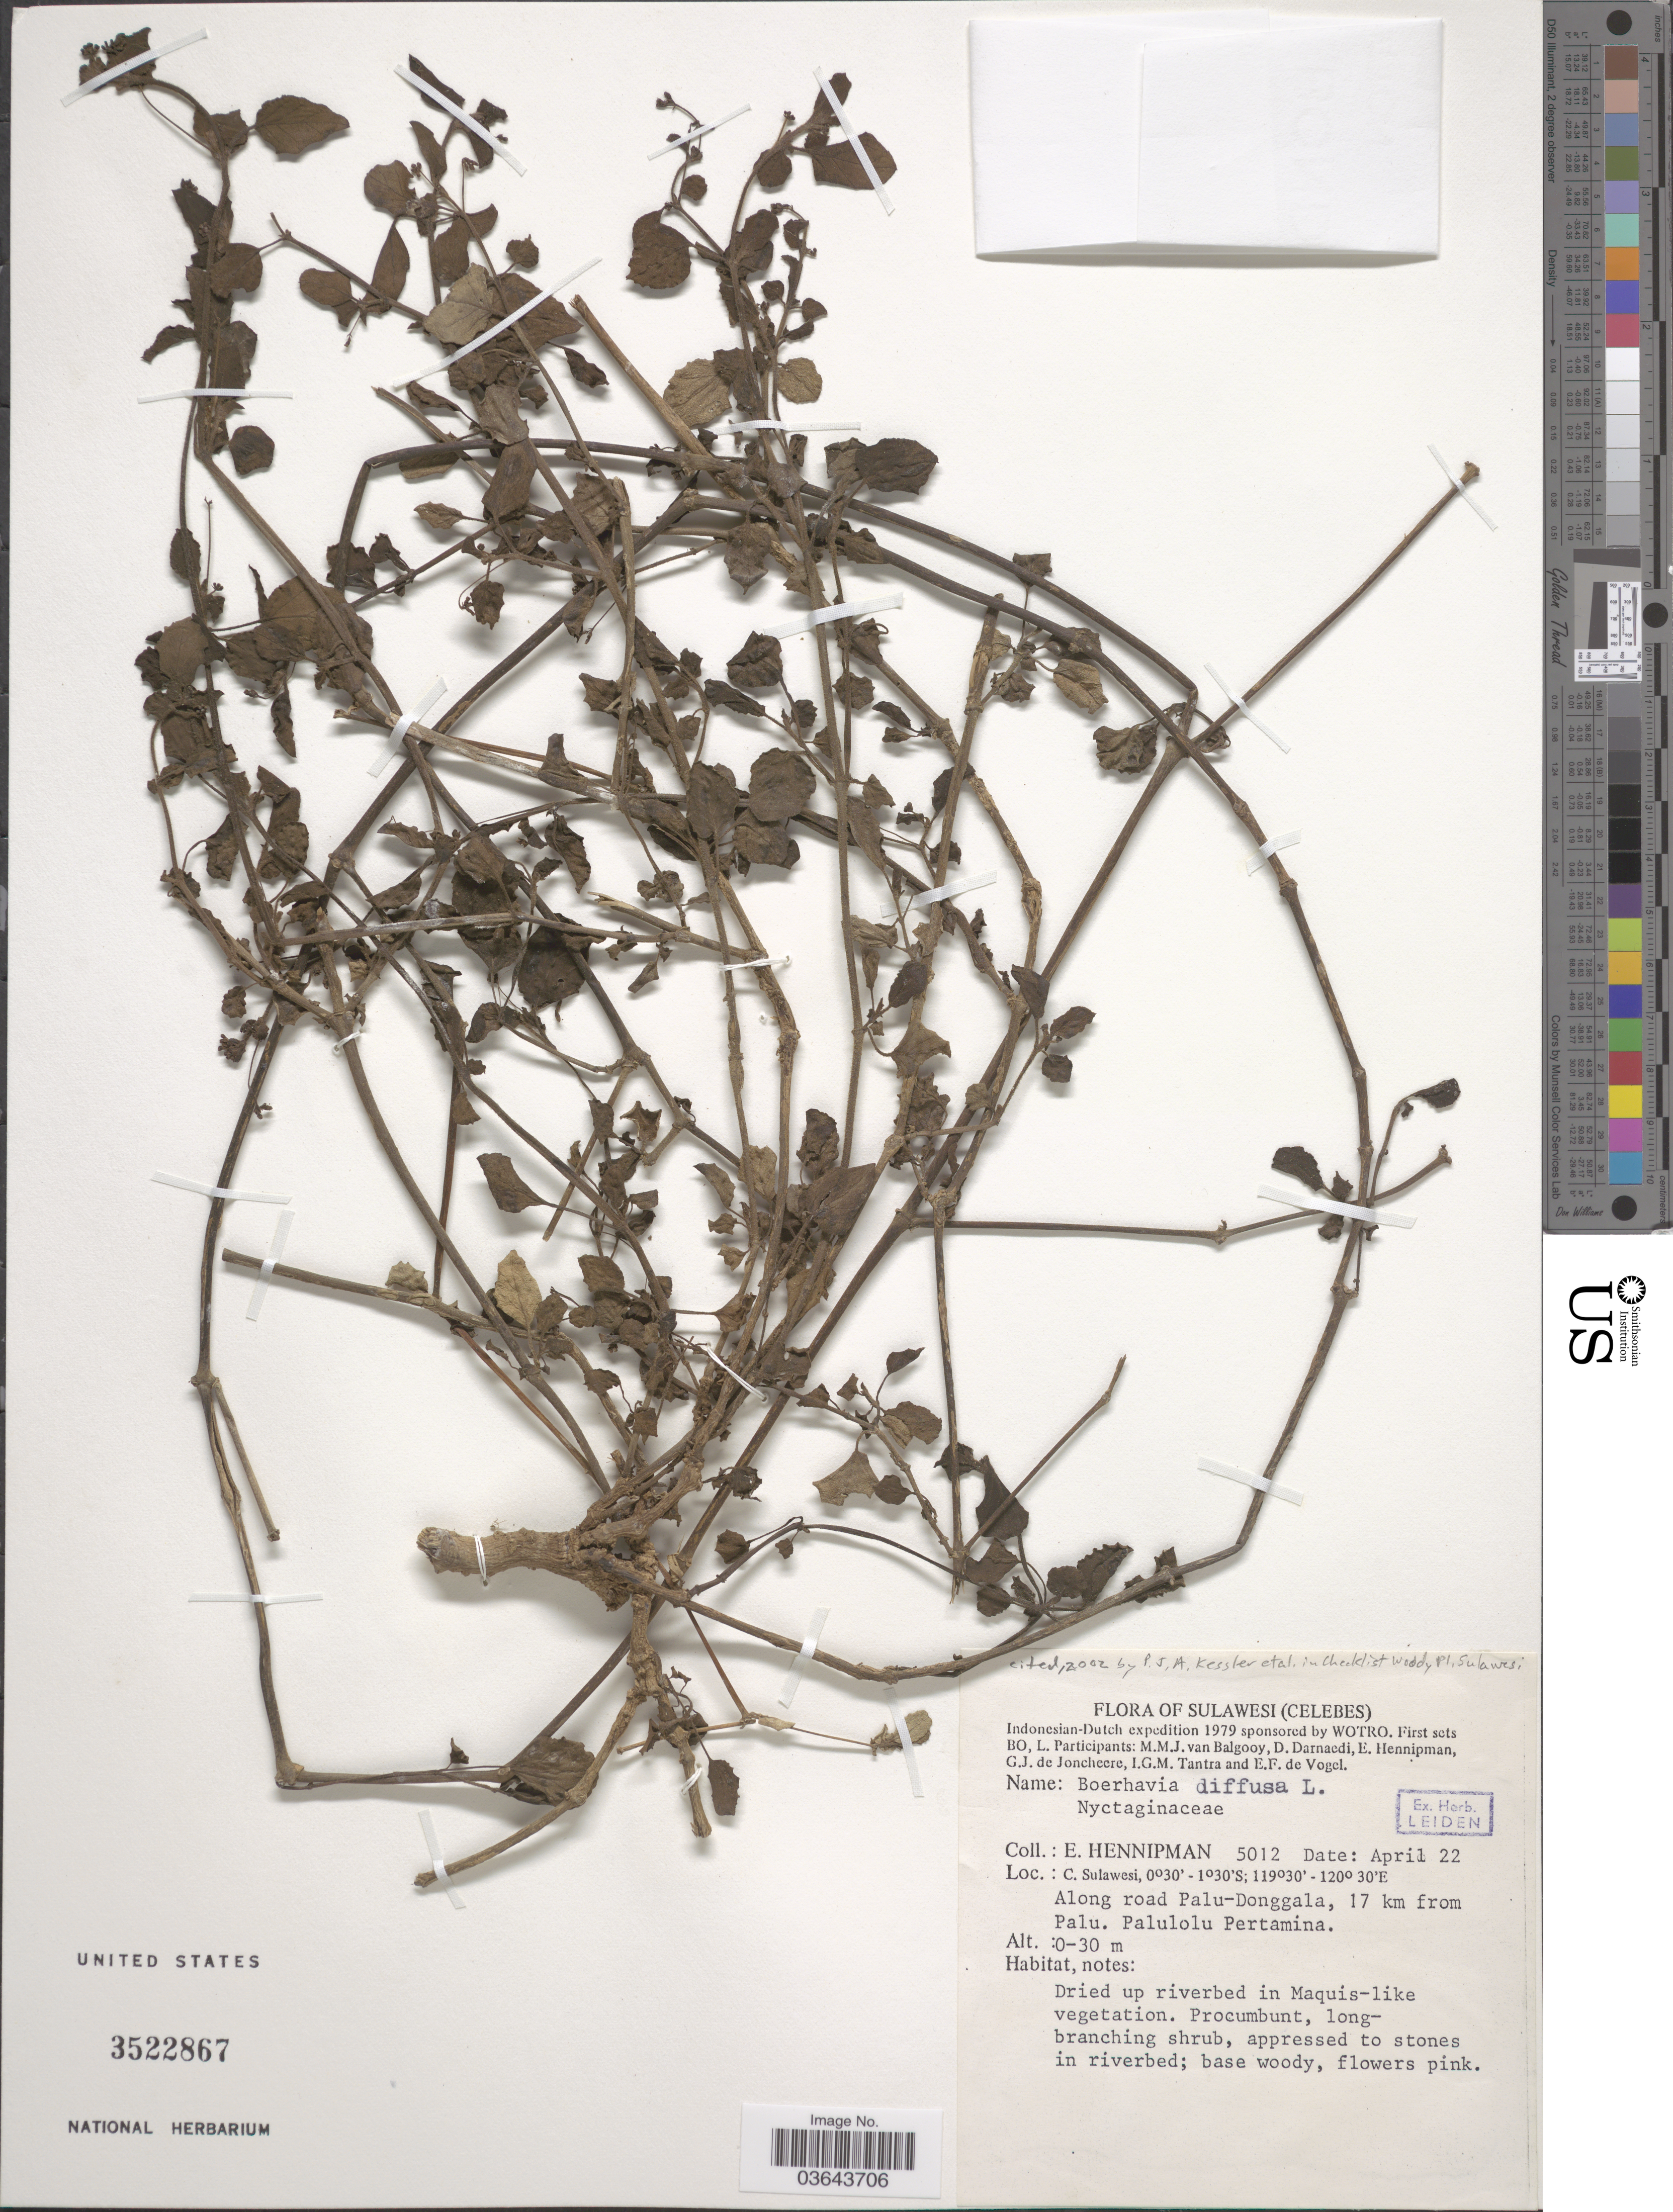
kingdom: Plantae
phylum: Tracheophyta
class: Magnoliopsida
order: Caryophyllales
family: Nyctaginaceae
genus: Boerhavia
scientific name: Boerhavia diffusa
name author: L.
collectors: E. Hennipman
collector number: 5012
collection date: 1979-04-22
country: Indonesia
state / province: Sulawesi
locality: (Celebes). C. Sulawesi. Along road Palu-Donggala, 17 km from Palu. Palulolu Pertamina.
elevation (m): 0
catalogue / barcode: US 3522867